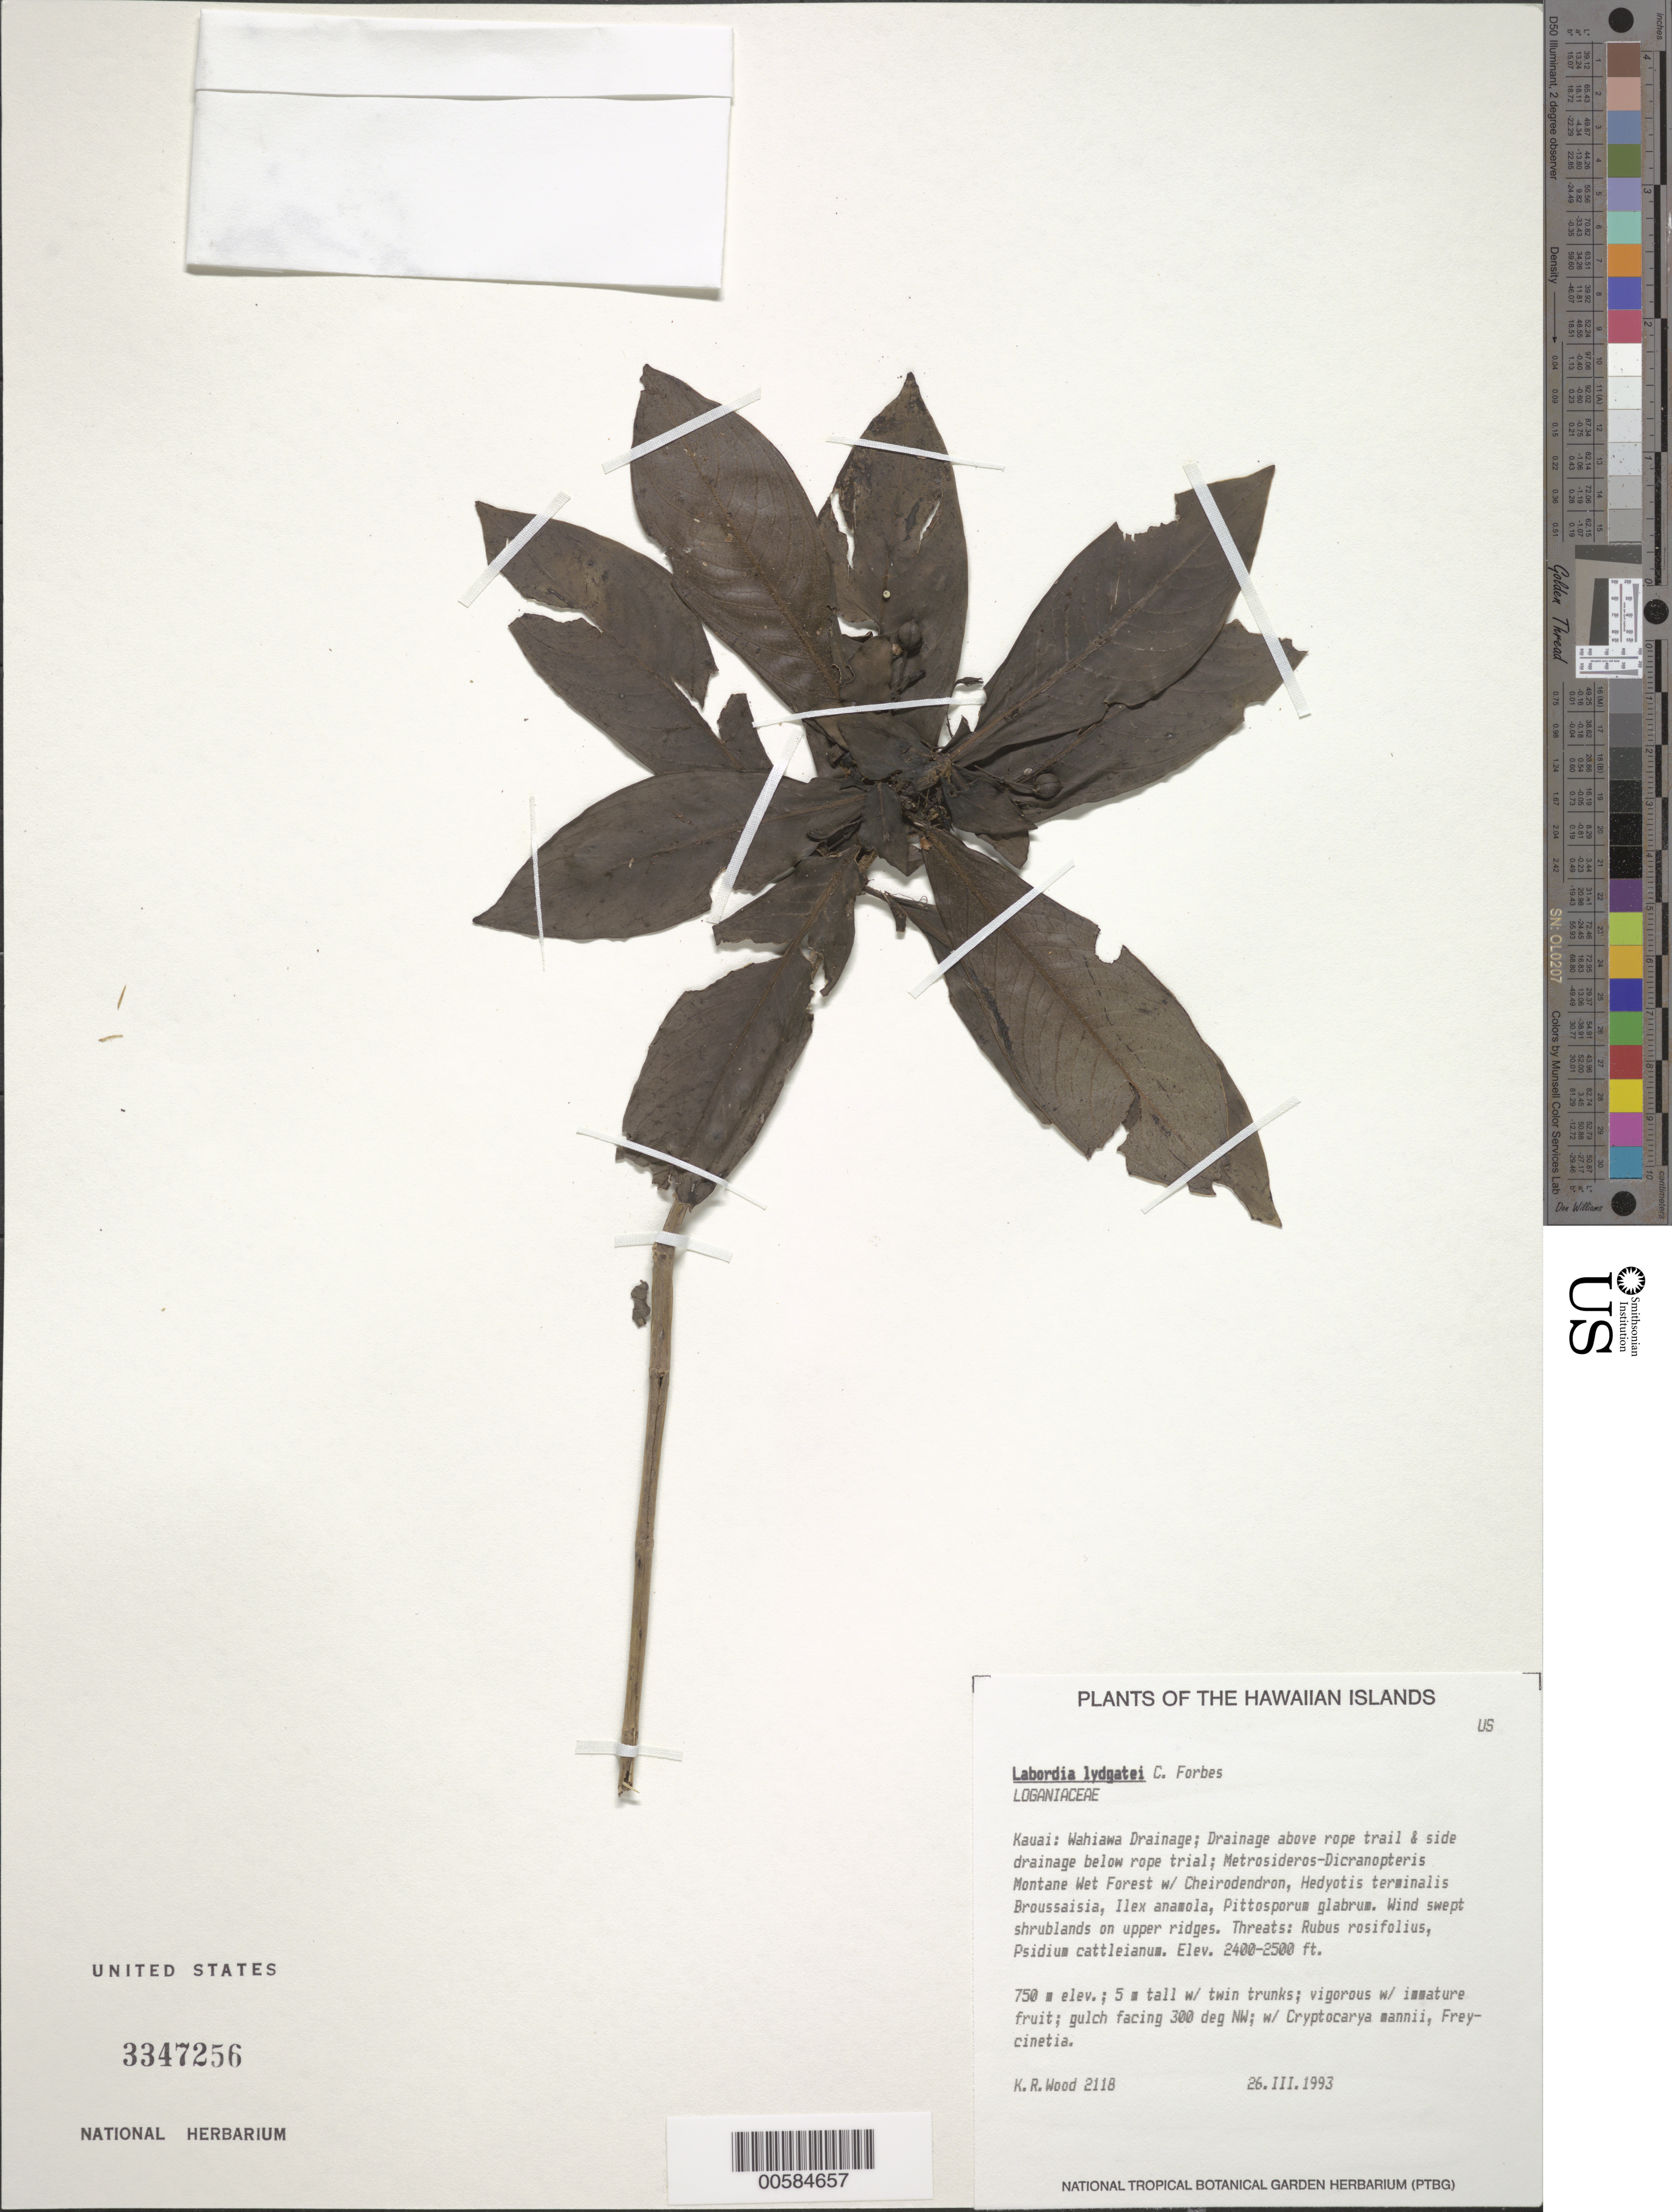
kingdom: Plantae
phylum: Tracheophyta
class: Magnoliopsida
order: Gentianales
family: Loganiaceae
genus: Geniostoma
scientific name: Geniostoma lydgatei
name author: (C.N. Forbes) Byng & Christenh.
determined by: Wagner, W. L., (BOT), Smithsonian Institution - National Museum of Natural History (UNITED STATES)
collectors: K. R. Wood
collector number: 2118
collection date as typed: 26 Mar 1993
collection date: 1993-03-26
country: United States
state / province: Hawaii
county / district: Kauai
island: Kaua'i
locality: Wahiawa Drainage; Drainage above rope trail & side drainage below rope trail.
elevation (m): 732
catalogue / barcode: US 3347256